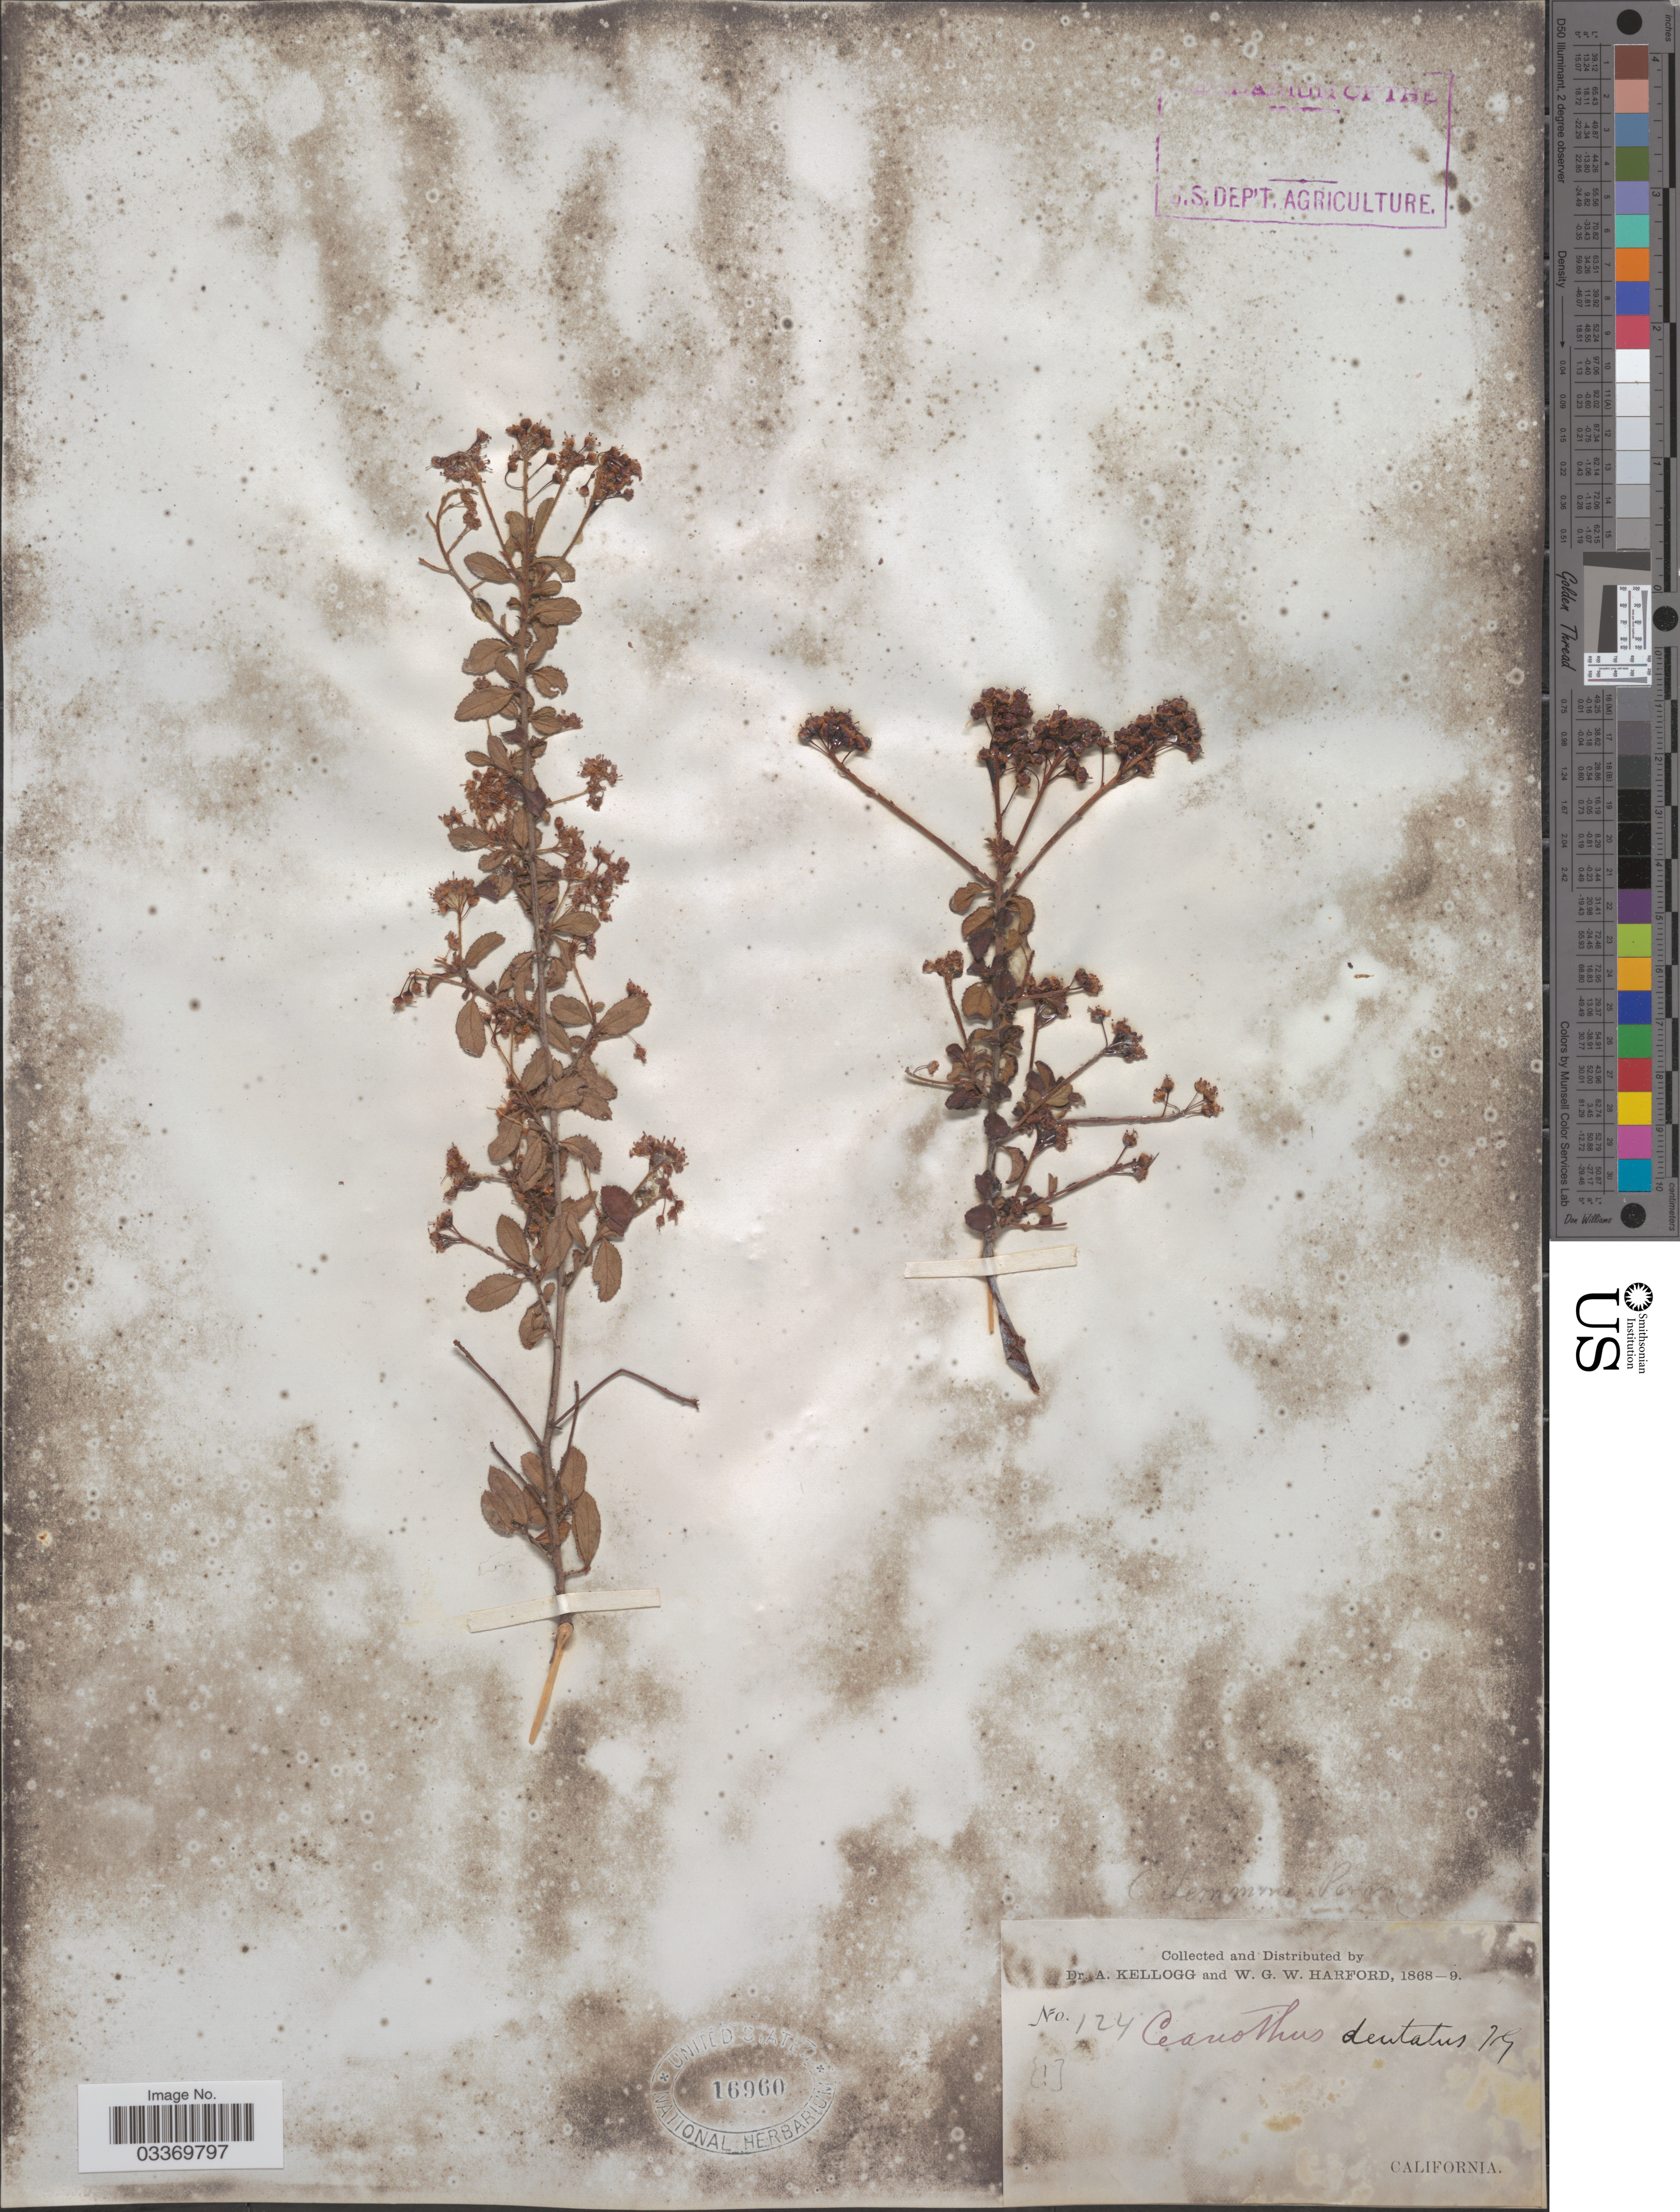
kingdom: Plantae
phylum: Tracheophyta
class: Magnoliopsida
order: Rosales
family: Rhamnaceae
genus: Ceanothus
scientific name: Ceanothus lemmonii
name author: Parry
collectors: A. Kellogg & W. G. W. Harford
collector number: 124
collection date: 1868/1869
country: United States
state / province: California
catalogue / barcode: US 16960